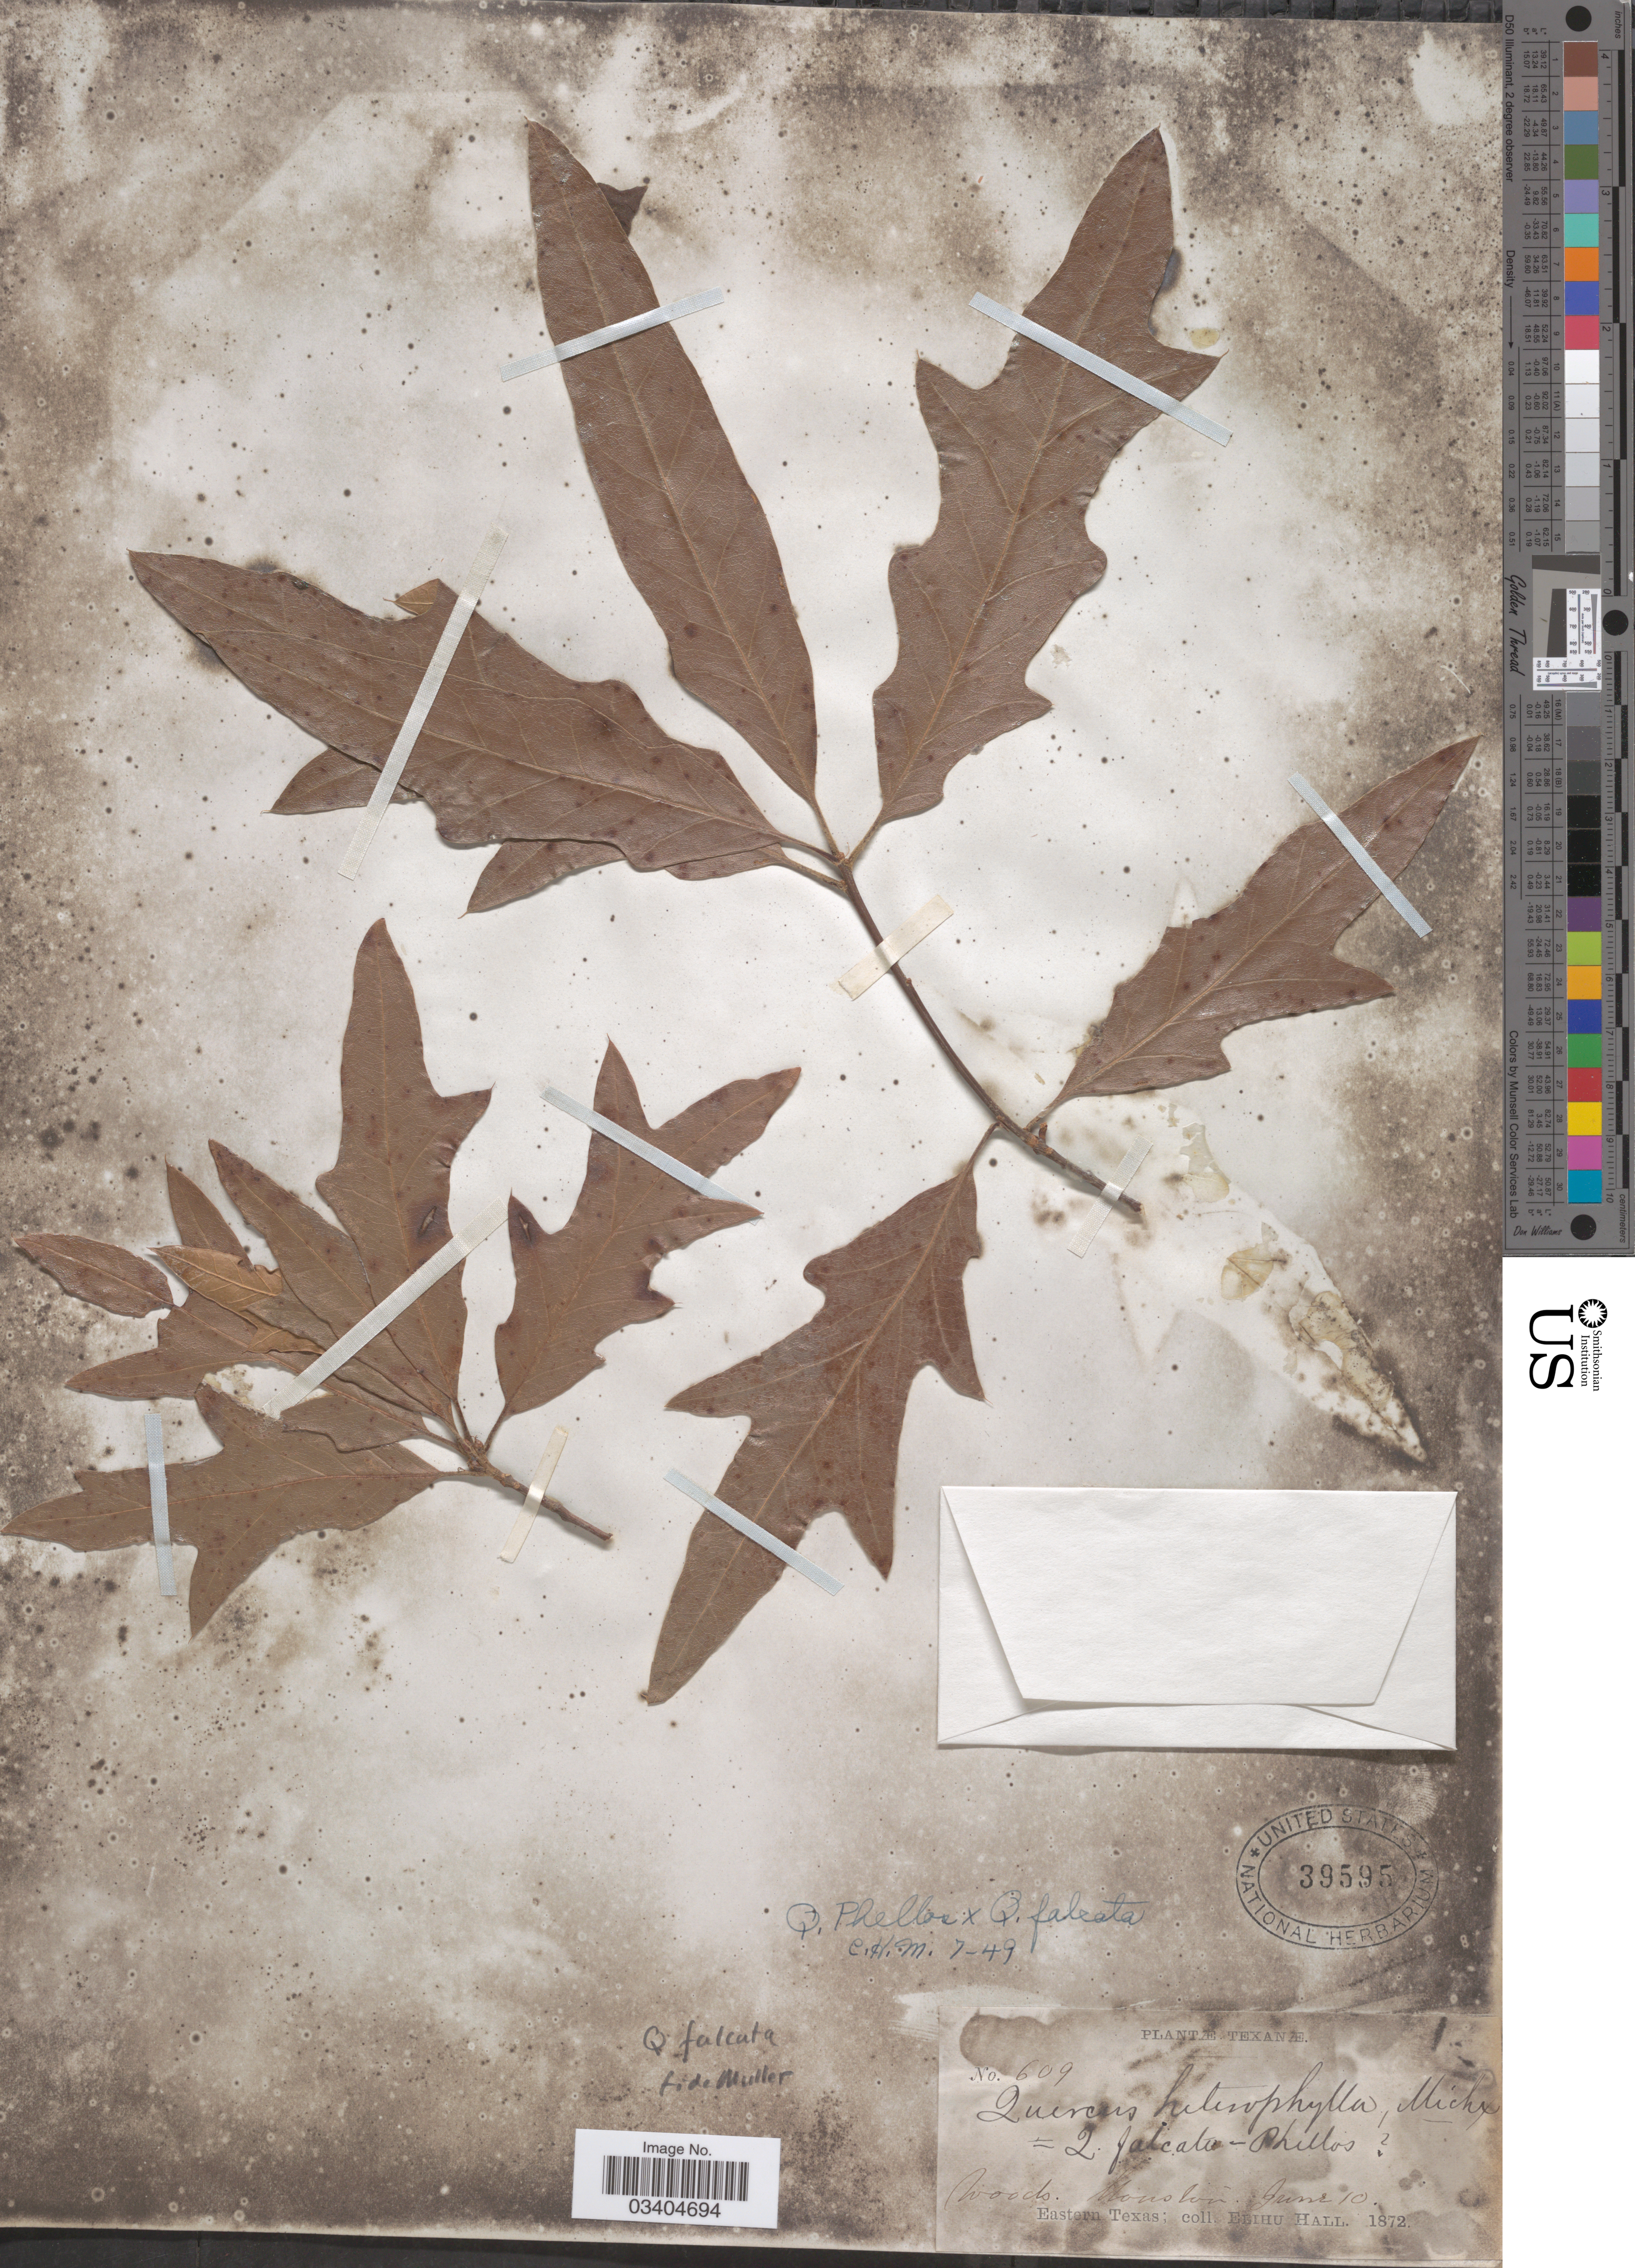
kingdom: Plantae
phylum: Tracheophyta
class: Magnoliopsida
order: Fagales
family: Fagaceae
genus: Quercus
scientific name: Quercus falcata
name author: Michx.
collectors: E. Hall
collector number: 609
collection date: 1872-06-10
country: United States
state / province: Texas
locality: Houston. Eastern Texas.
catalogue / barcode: US 39595